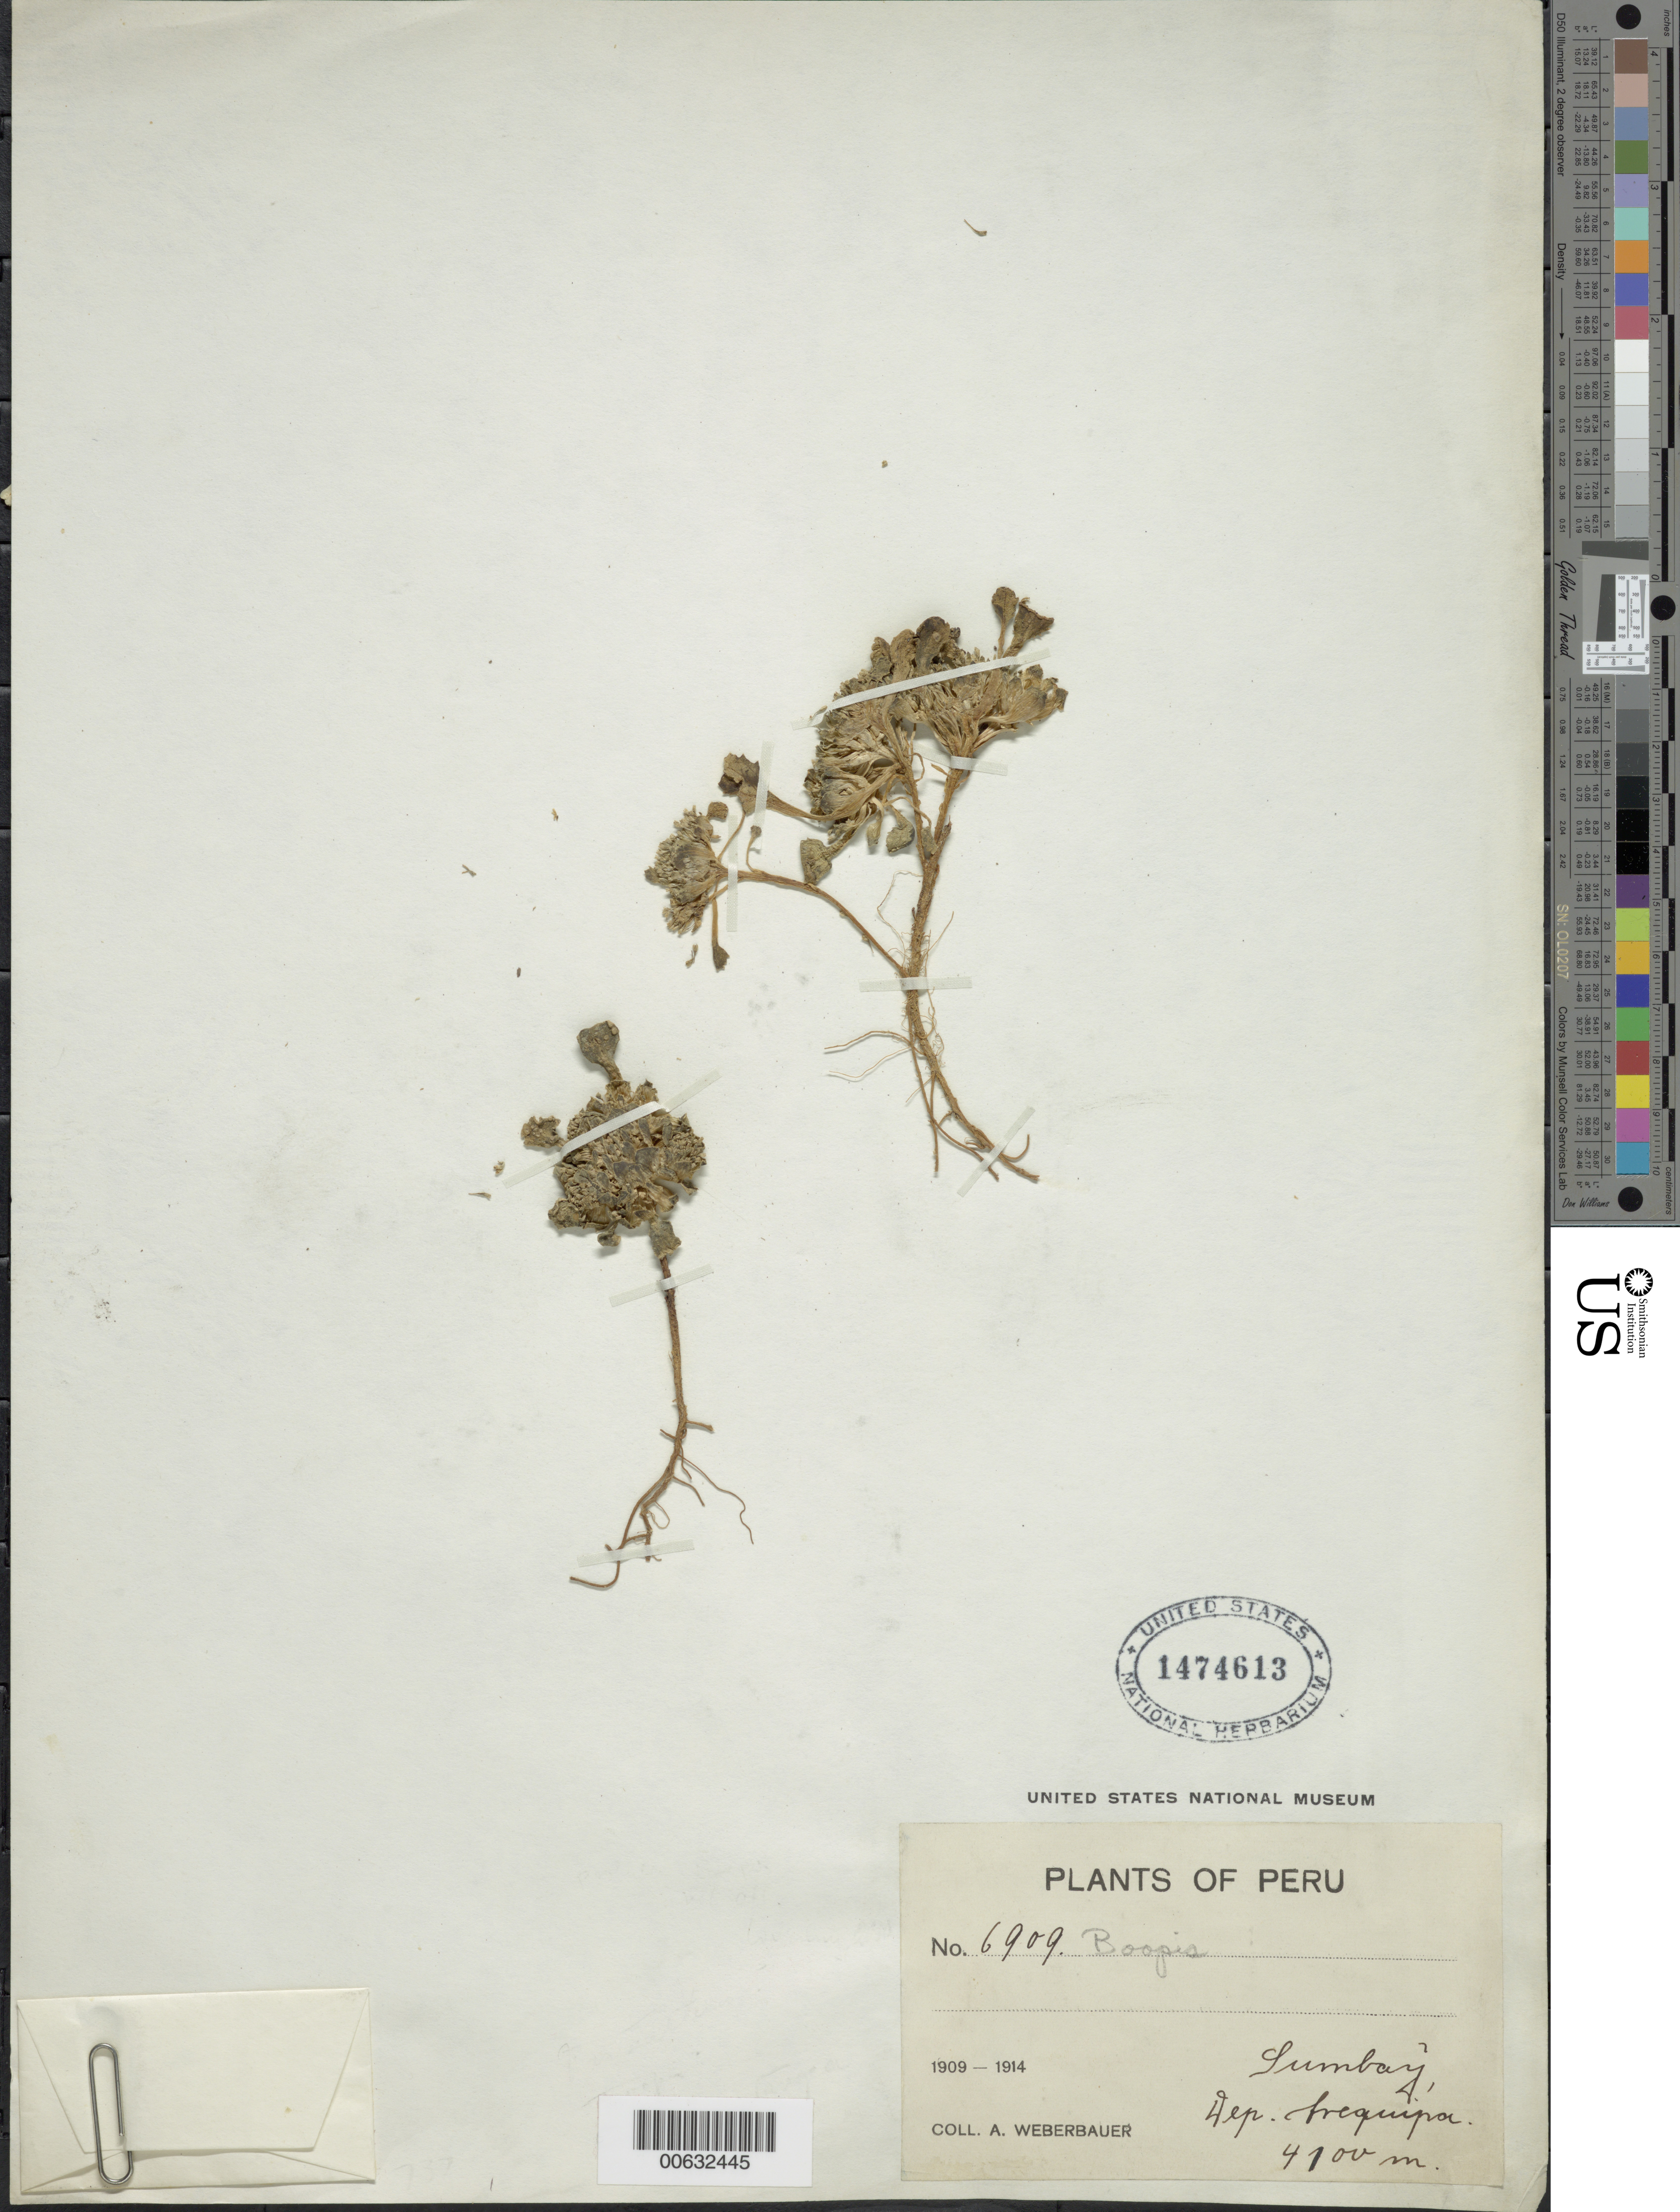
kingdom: Plantae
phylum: Tracheophyta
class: Magnoliopsida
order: Asterales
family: Calyceraceae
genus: Boopis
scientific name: Boopis sp.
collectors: A. Weberbauer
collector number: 6909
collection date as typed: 1909 to -- -- 1914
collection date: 1909/1914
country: Peru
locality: Lumbay, Trequipa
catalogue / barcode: US 1474613